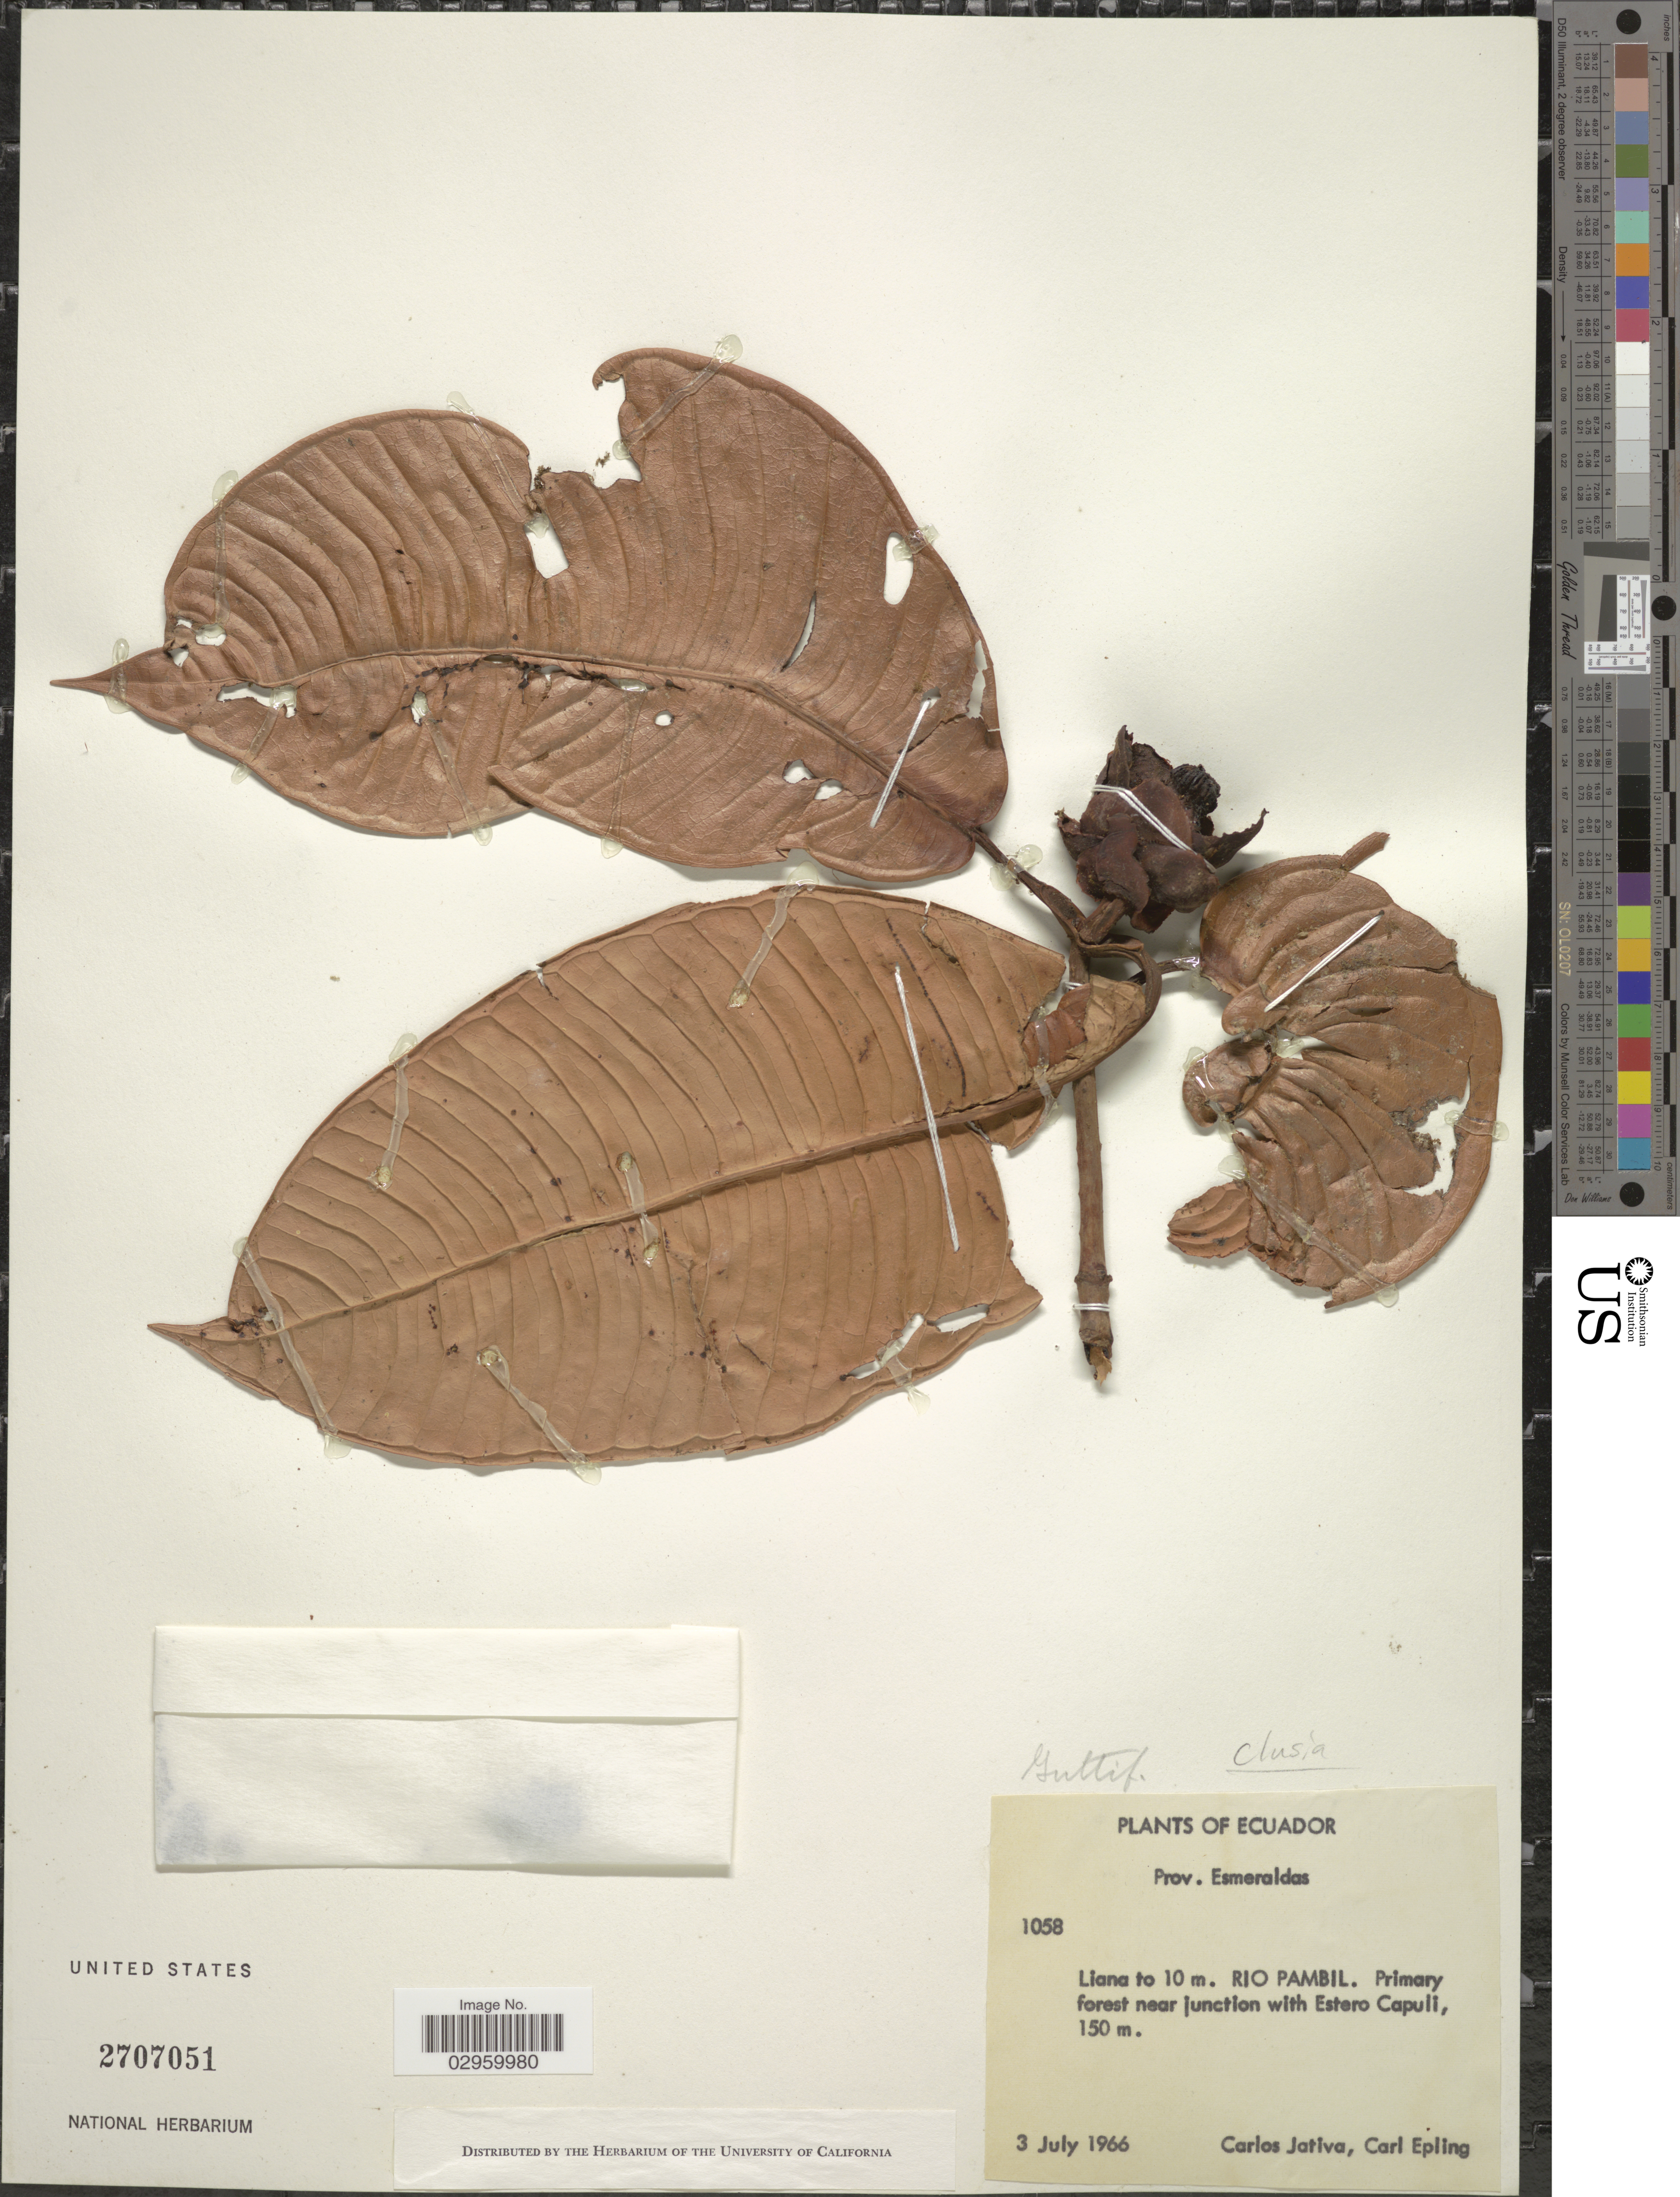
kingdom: Plantae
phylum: Tracheophyta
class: Magnoliopsida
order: Malpighiales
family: Clusiaceae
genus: Clusia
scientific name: Clusia sp.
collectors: C. D. Játiva & C. C. Epling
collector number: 1058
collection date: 1966-07-03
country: Ecuador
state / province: Esmeraldas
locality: Rio Pambil. Primary forest near junction with Estero Capuli.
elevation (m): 150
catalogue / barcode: US 2707051